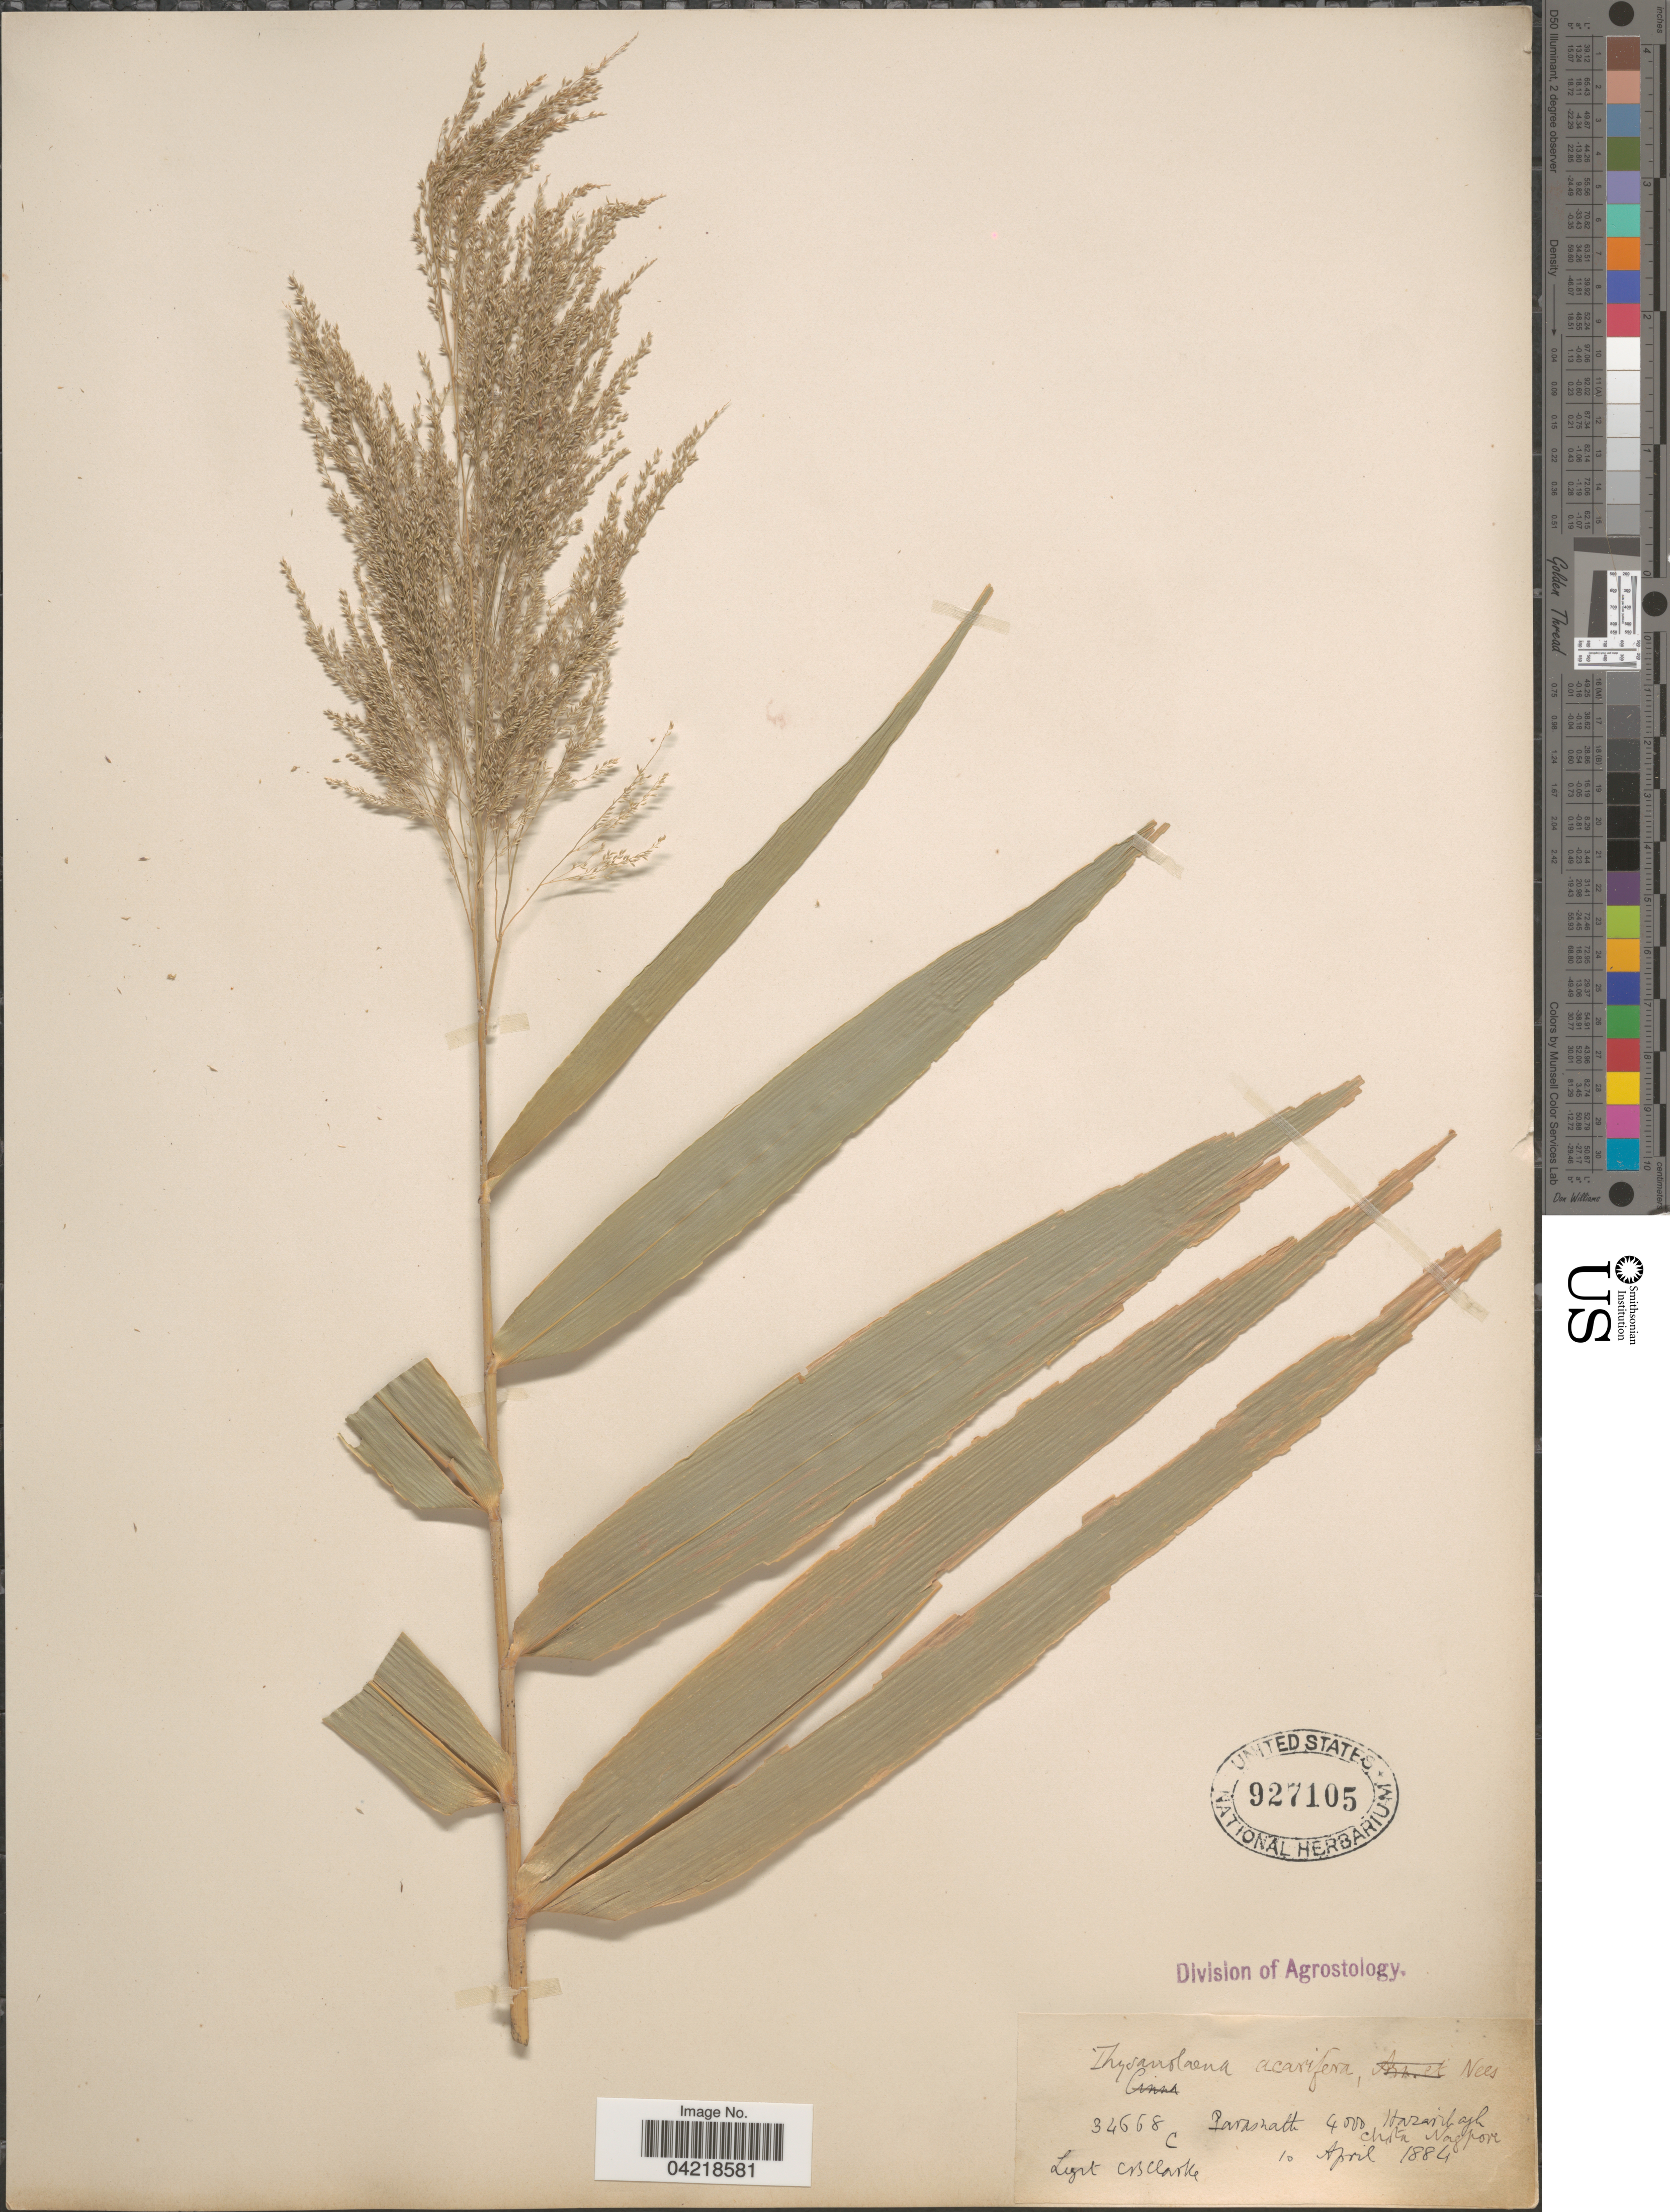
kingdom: Plantae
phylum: Tracheophyta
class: Liliopsida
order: Poales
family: Poaceae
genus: Thysanolaena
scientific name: Thysanolaena latifolia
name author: (Roxb. ex Hornem.) Honda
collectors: C. B. Clarke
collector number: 34668C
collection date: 1884-04-10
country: Pakistan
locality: Hazarbagh. Chota Nagpore.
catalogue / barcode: US 927105